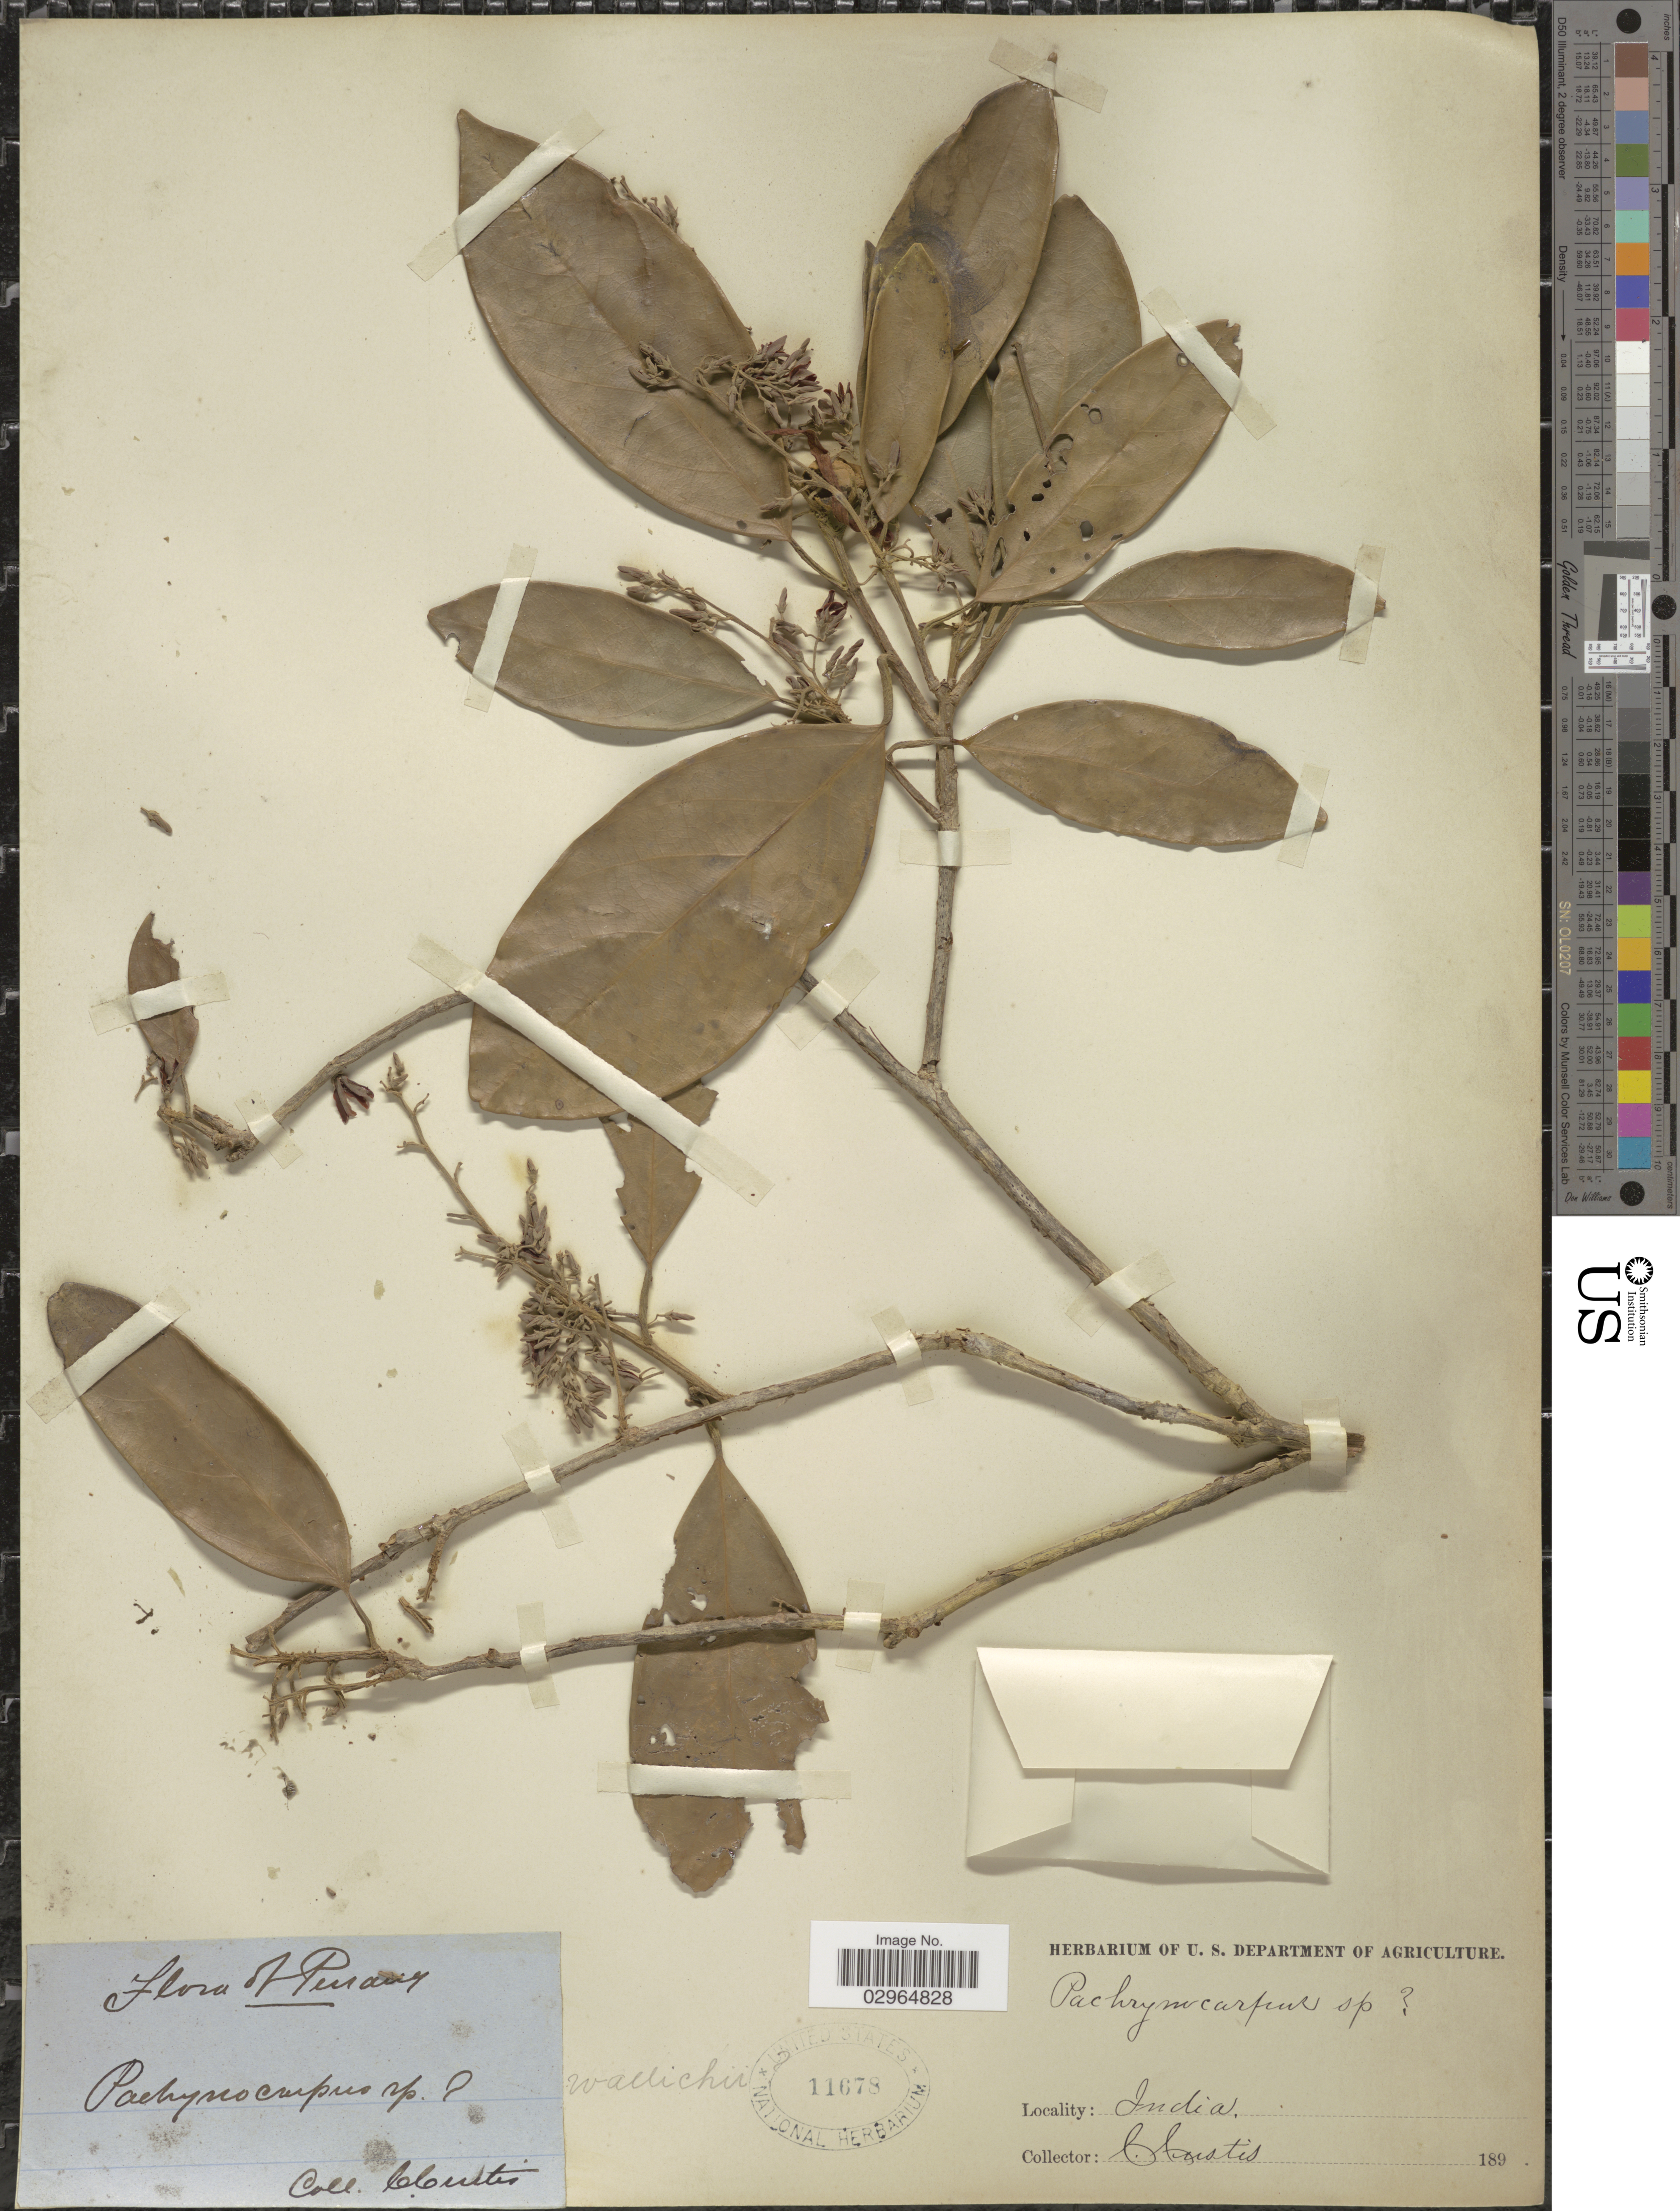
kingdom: Plantae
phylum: Tracheophyta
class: Magnoliopsida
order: Malvales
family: Dipterocarpaceae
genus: Vatica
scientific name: Vatica pauciflora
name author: (Korth.) Blume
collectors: C. Curtis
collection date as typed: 189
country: Malaysia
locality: Penang.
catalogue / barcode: US 11678